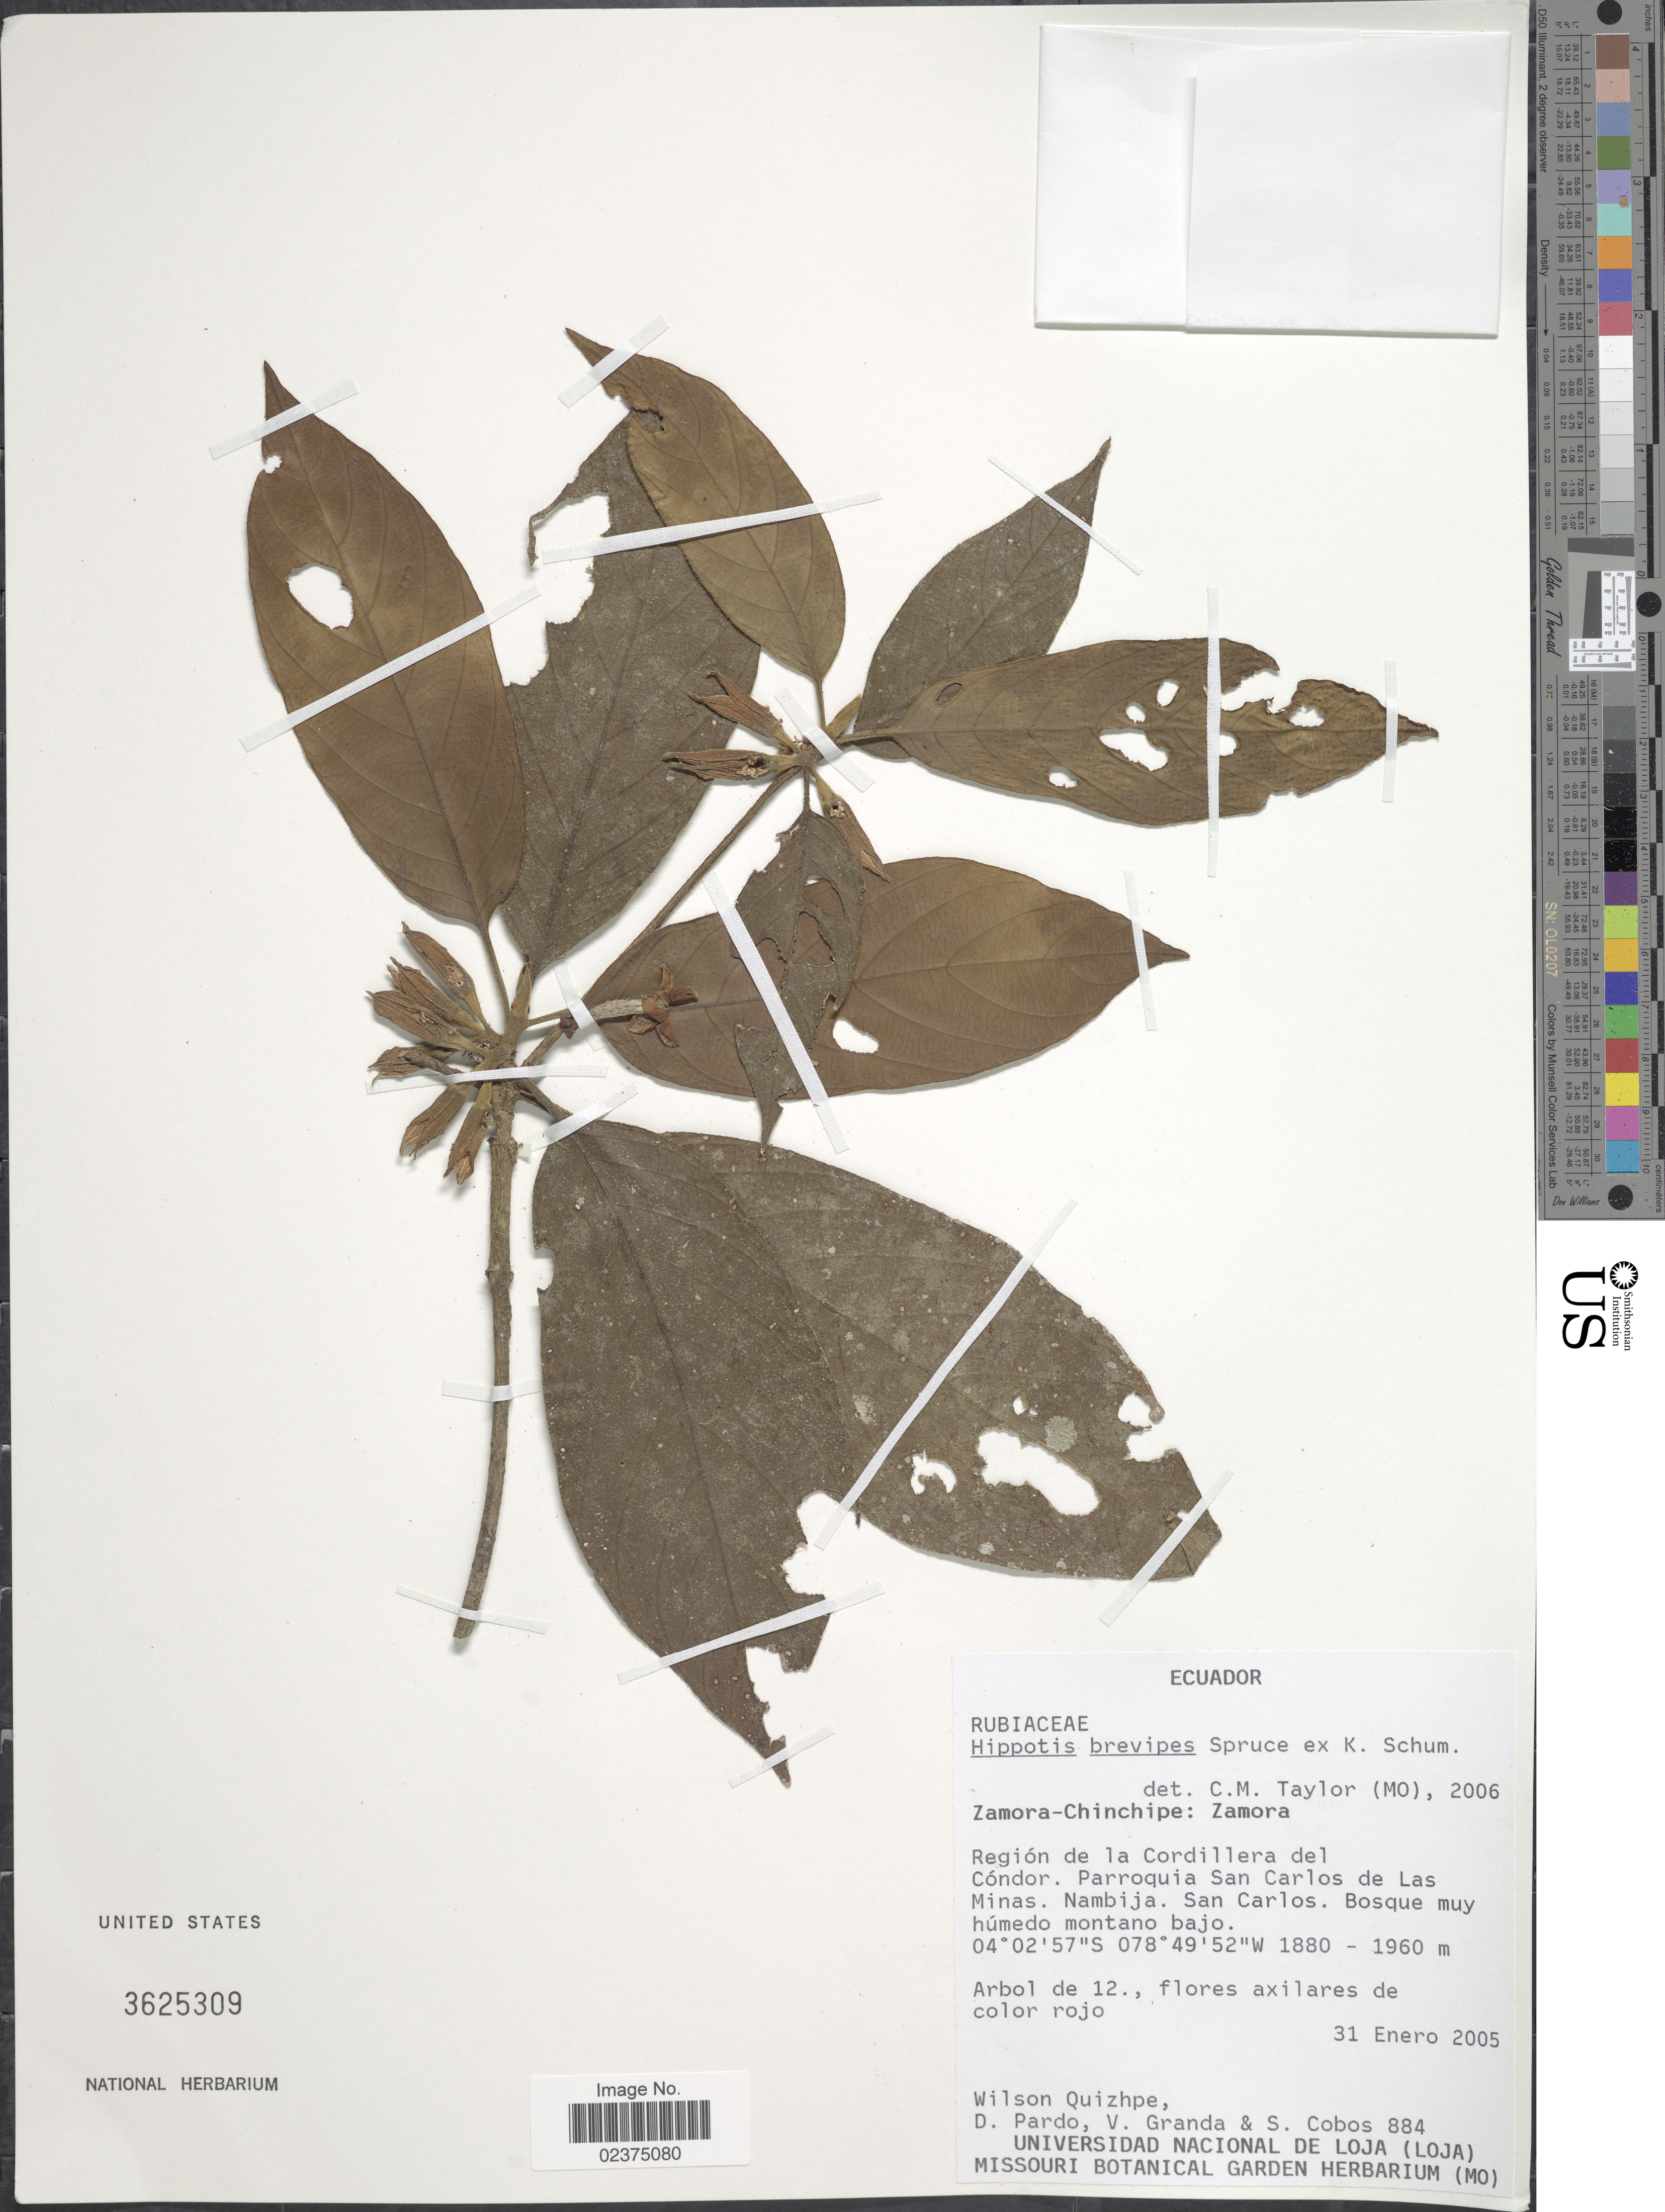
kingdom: Plantae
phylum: Tracheophyta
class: Magnoliopsida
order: Gentianales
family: Rubiaceae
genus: Hippotis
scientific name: Hippotis brevipes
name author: Spruce ex K. Schum.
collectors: W. Quizhpe, D. Pardo, V. Granda & S. Cobos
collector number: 884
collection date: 2005-01-31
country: Ecuador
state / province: Zamora-Chinchipe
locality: Zamora, Region de la Cordillera del Condor, Parraquia San Carlos de Las Minas, Nambija, San Carlos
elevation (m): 1880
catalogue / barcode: US 3625309